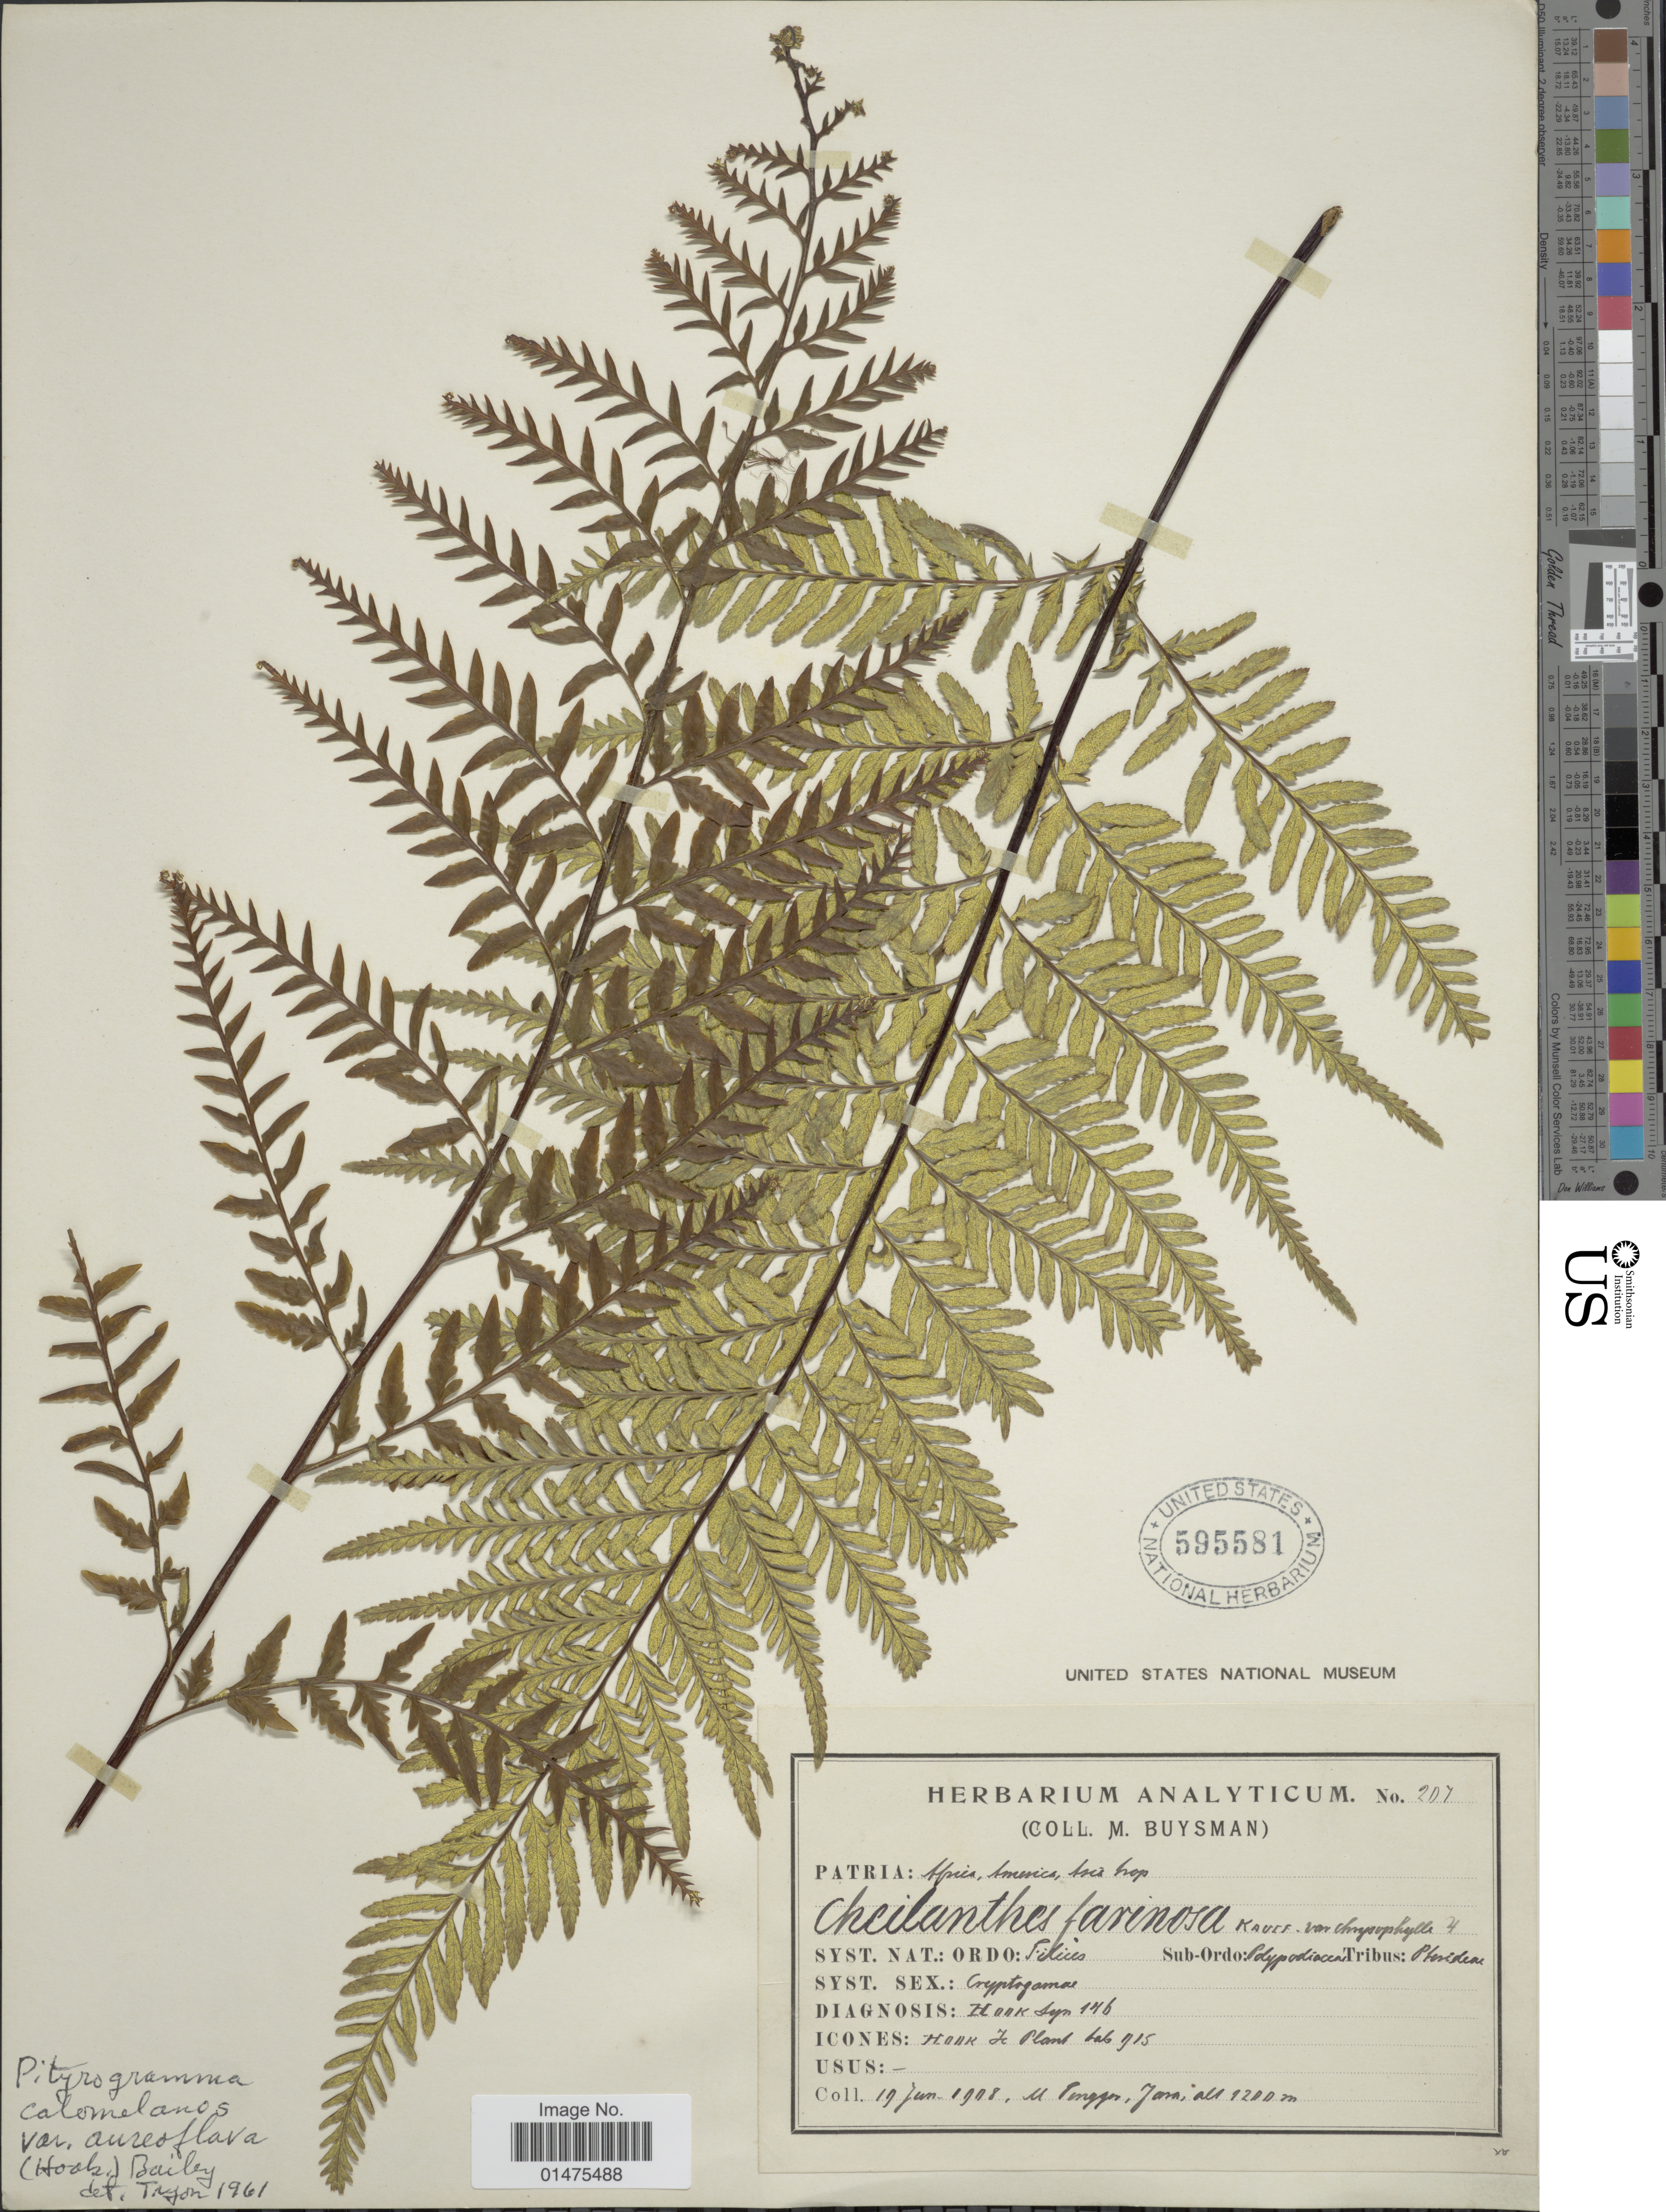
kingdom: Plantae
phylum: Tracheophyta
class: Polypodiopsida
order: Polypodiales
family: Pteridaceae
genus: Pityrogramma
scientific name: Pityrogramma calomelanos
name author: (L.) Link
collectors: M. Buysman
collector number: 207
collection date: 1908-06-19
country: Indonesia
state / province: Java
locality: M Pengger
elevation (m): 1200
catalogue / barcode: US 595581